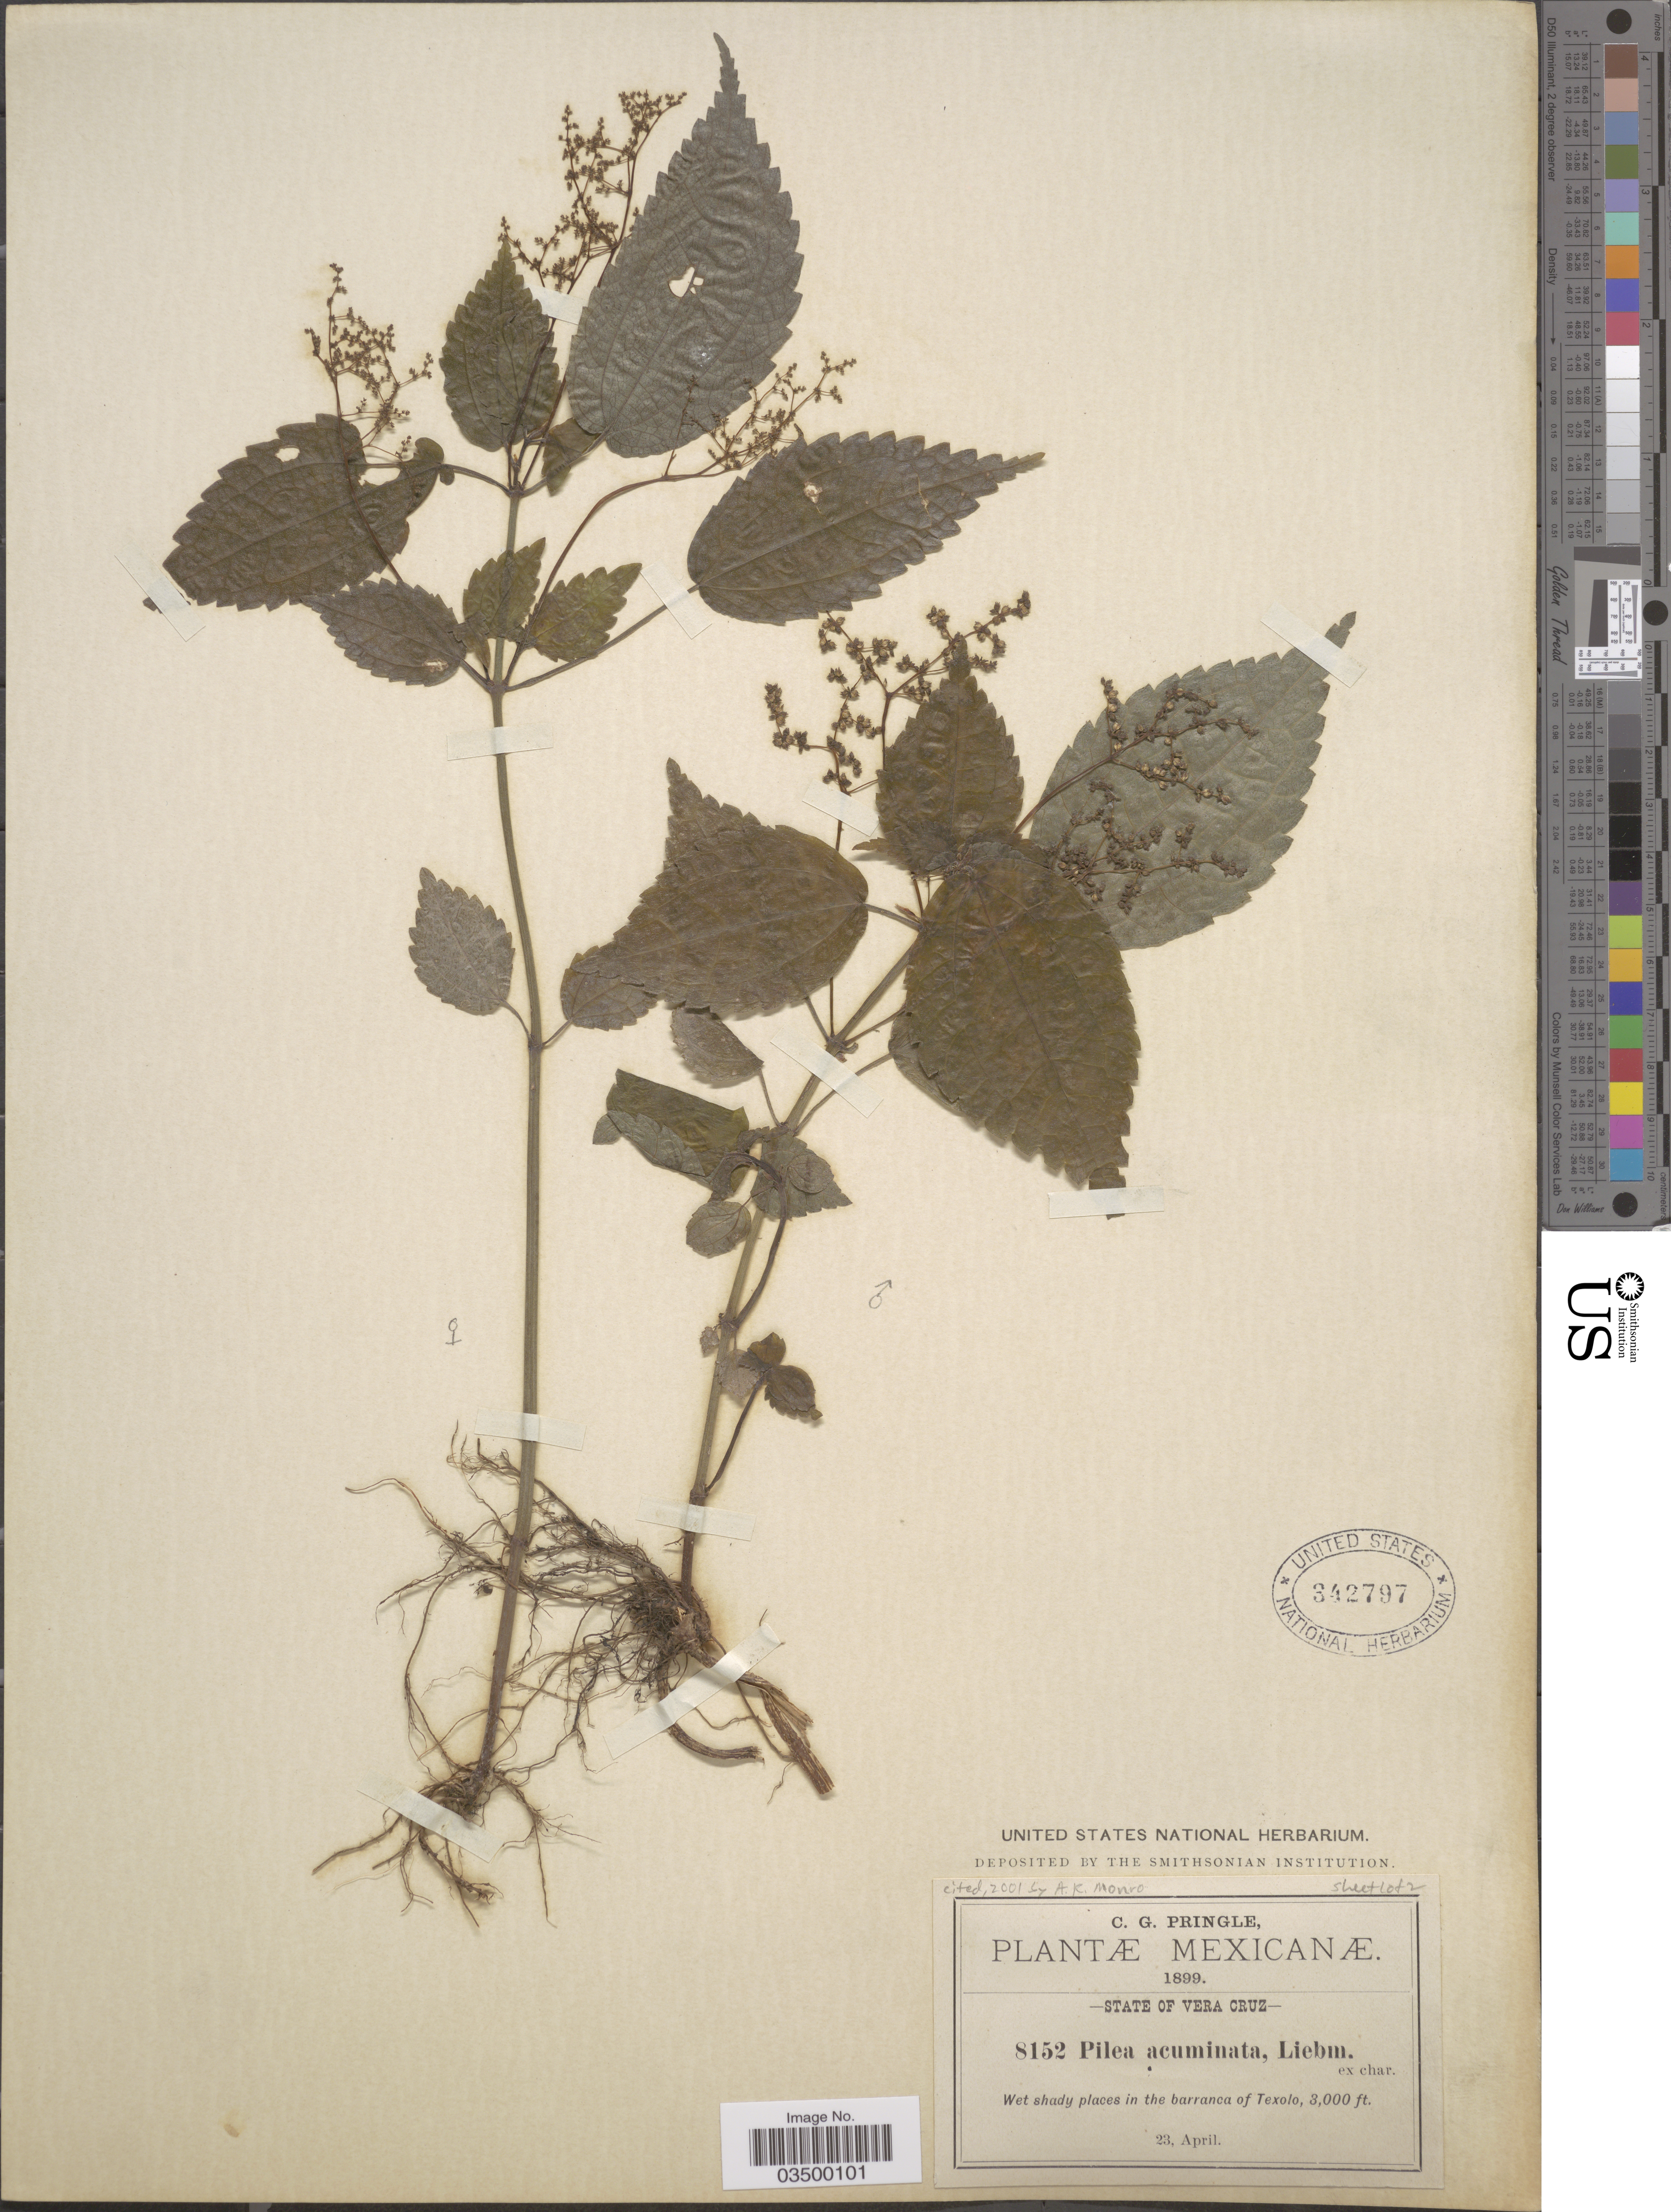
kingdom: Plantae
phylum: Tracheophyta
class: Magnoliopsida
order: Rosales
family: Urticaceae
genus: Pilea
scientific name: Pilea acuminata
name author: Liebm.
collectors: C. G. Pringle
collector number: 8152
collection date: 1899-04-23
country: Mexico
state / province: Veracruz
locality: State of Vera Cruz. Wet shady places in the barranca of Texolo.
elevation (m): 914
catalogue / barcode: US 342797